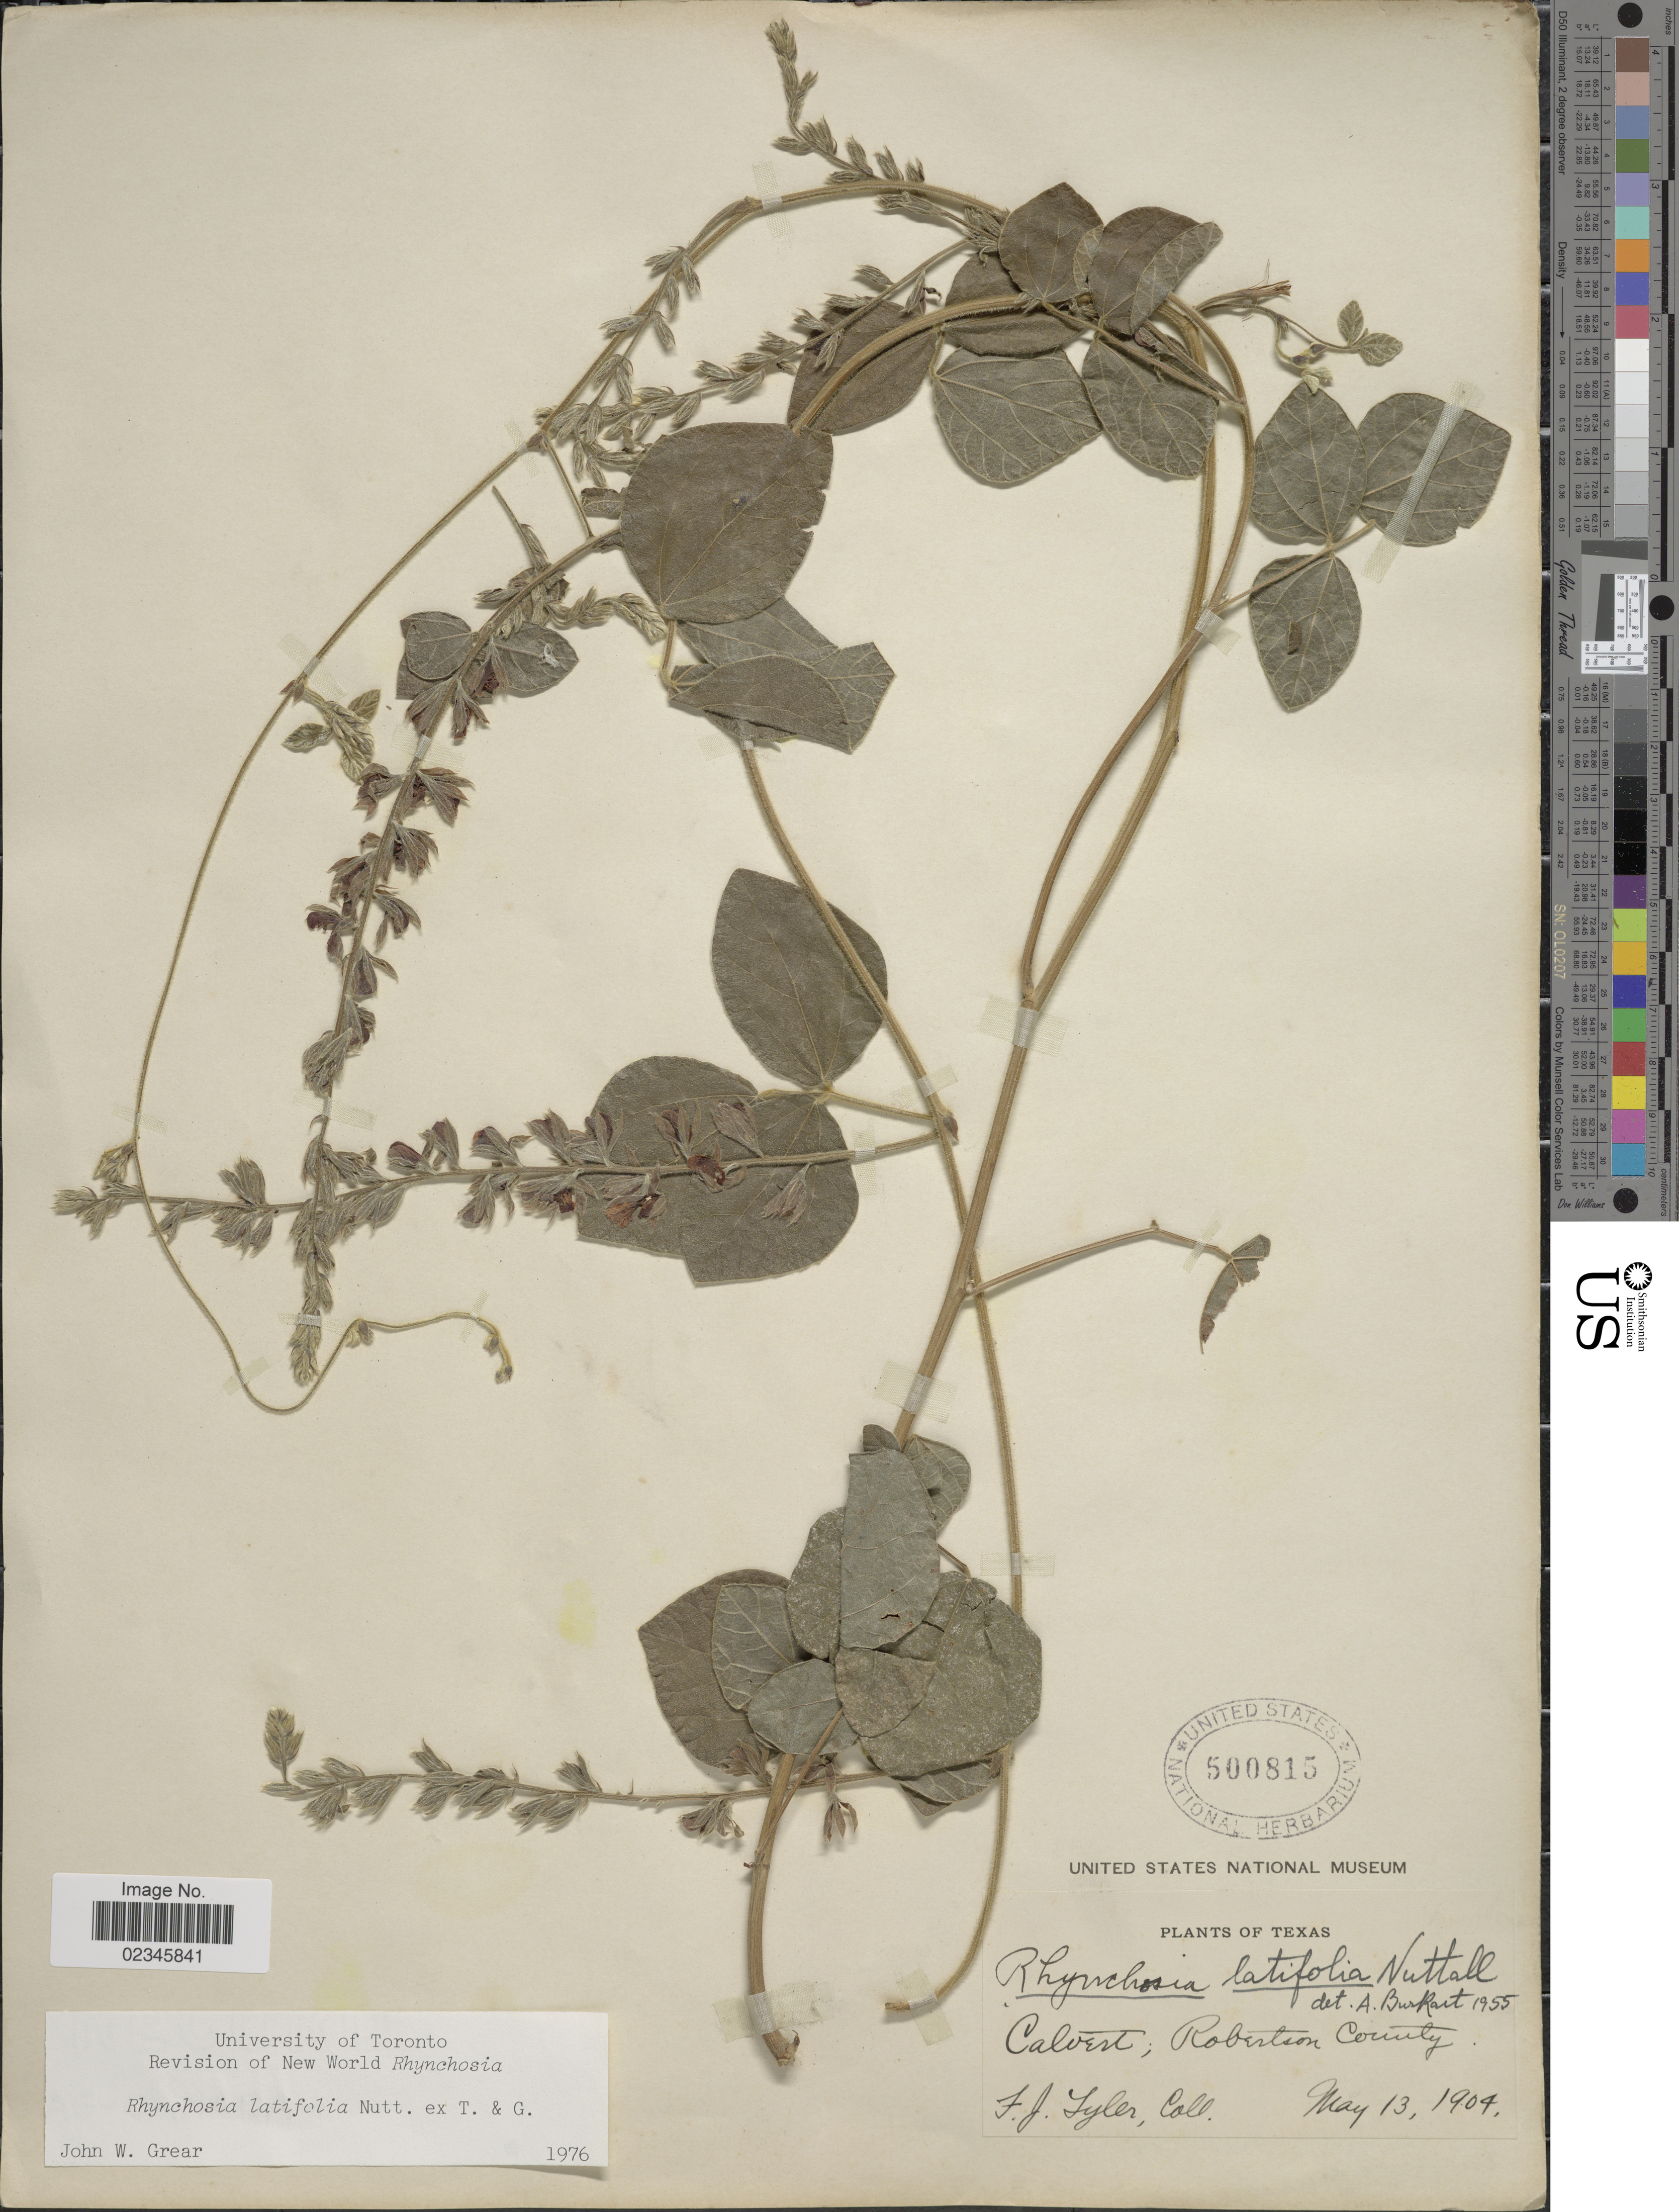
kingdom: Plantae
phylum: Tracheophyta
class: Magnoliopsida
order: Fabales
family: Fabaceae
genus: Rhynchosia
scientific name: Rhynchosia latifolia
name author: Nutt. ex Torr. & A. Gray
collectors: F. Tyler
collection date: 1904-05-13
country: United States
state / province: Texas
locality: Calvert; Robertson County.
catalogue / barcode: US 500815